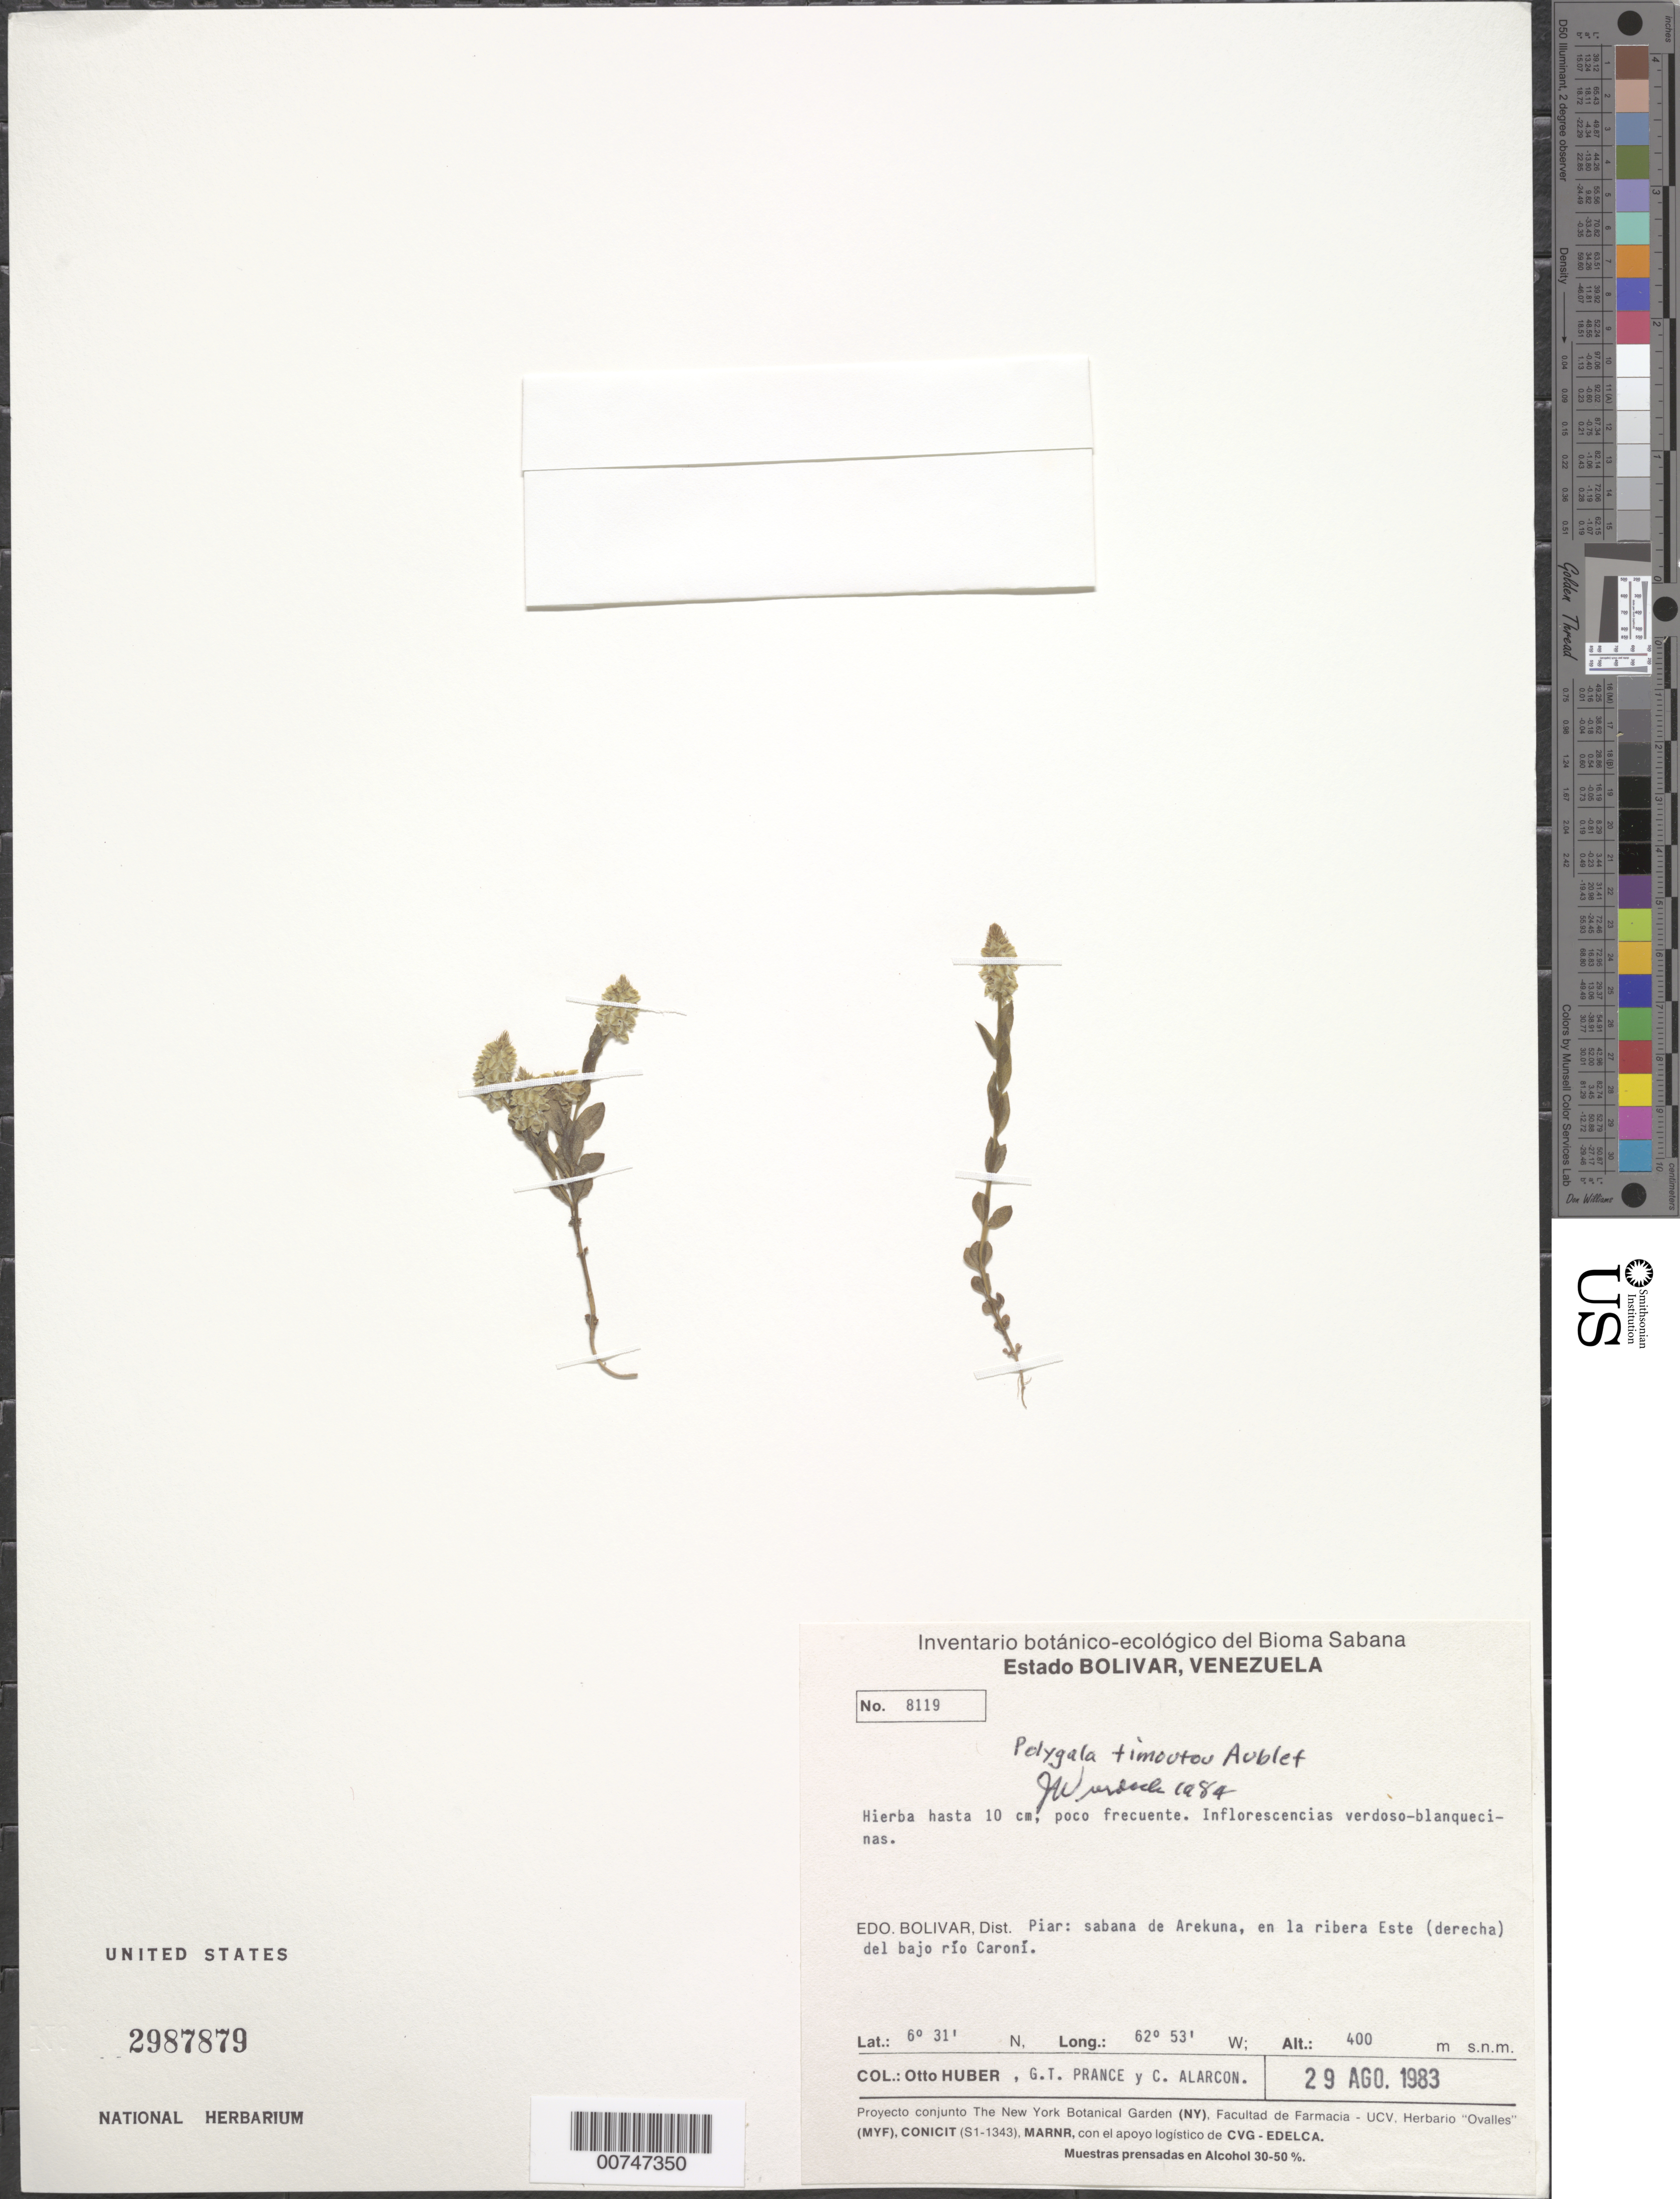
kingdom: Plantae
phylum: Tracheophyta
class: Magnoliopsida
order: Fabales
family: Polygalaceae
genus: Polygala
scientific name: Polygala timoutou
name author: Aubl.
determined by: Wurdack, John J., (US), US (UNITED STATES)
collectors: O. Huber, G. T. Prance & C. Alarcon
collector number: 8119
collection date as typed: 29-Aug-83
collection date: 1983-08-29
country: Venezuela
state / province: Bolívar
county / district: Piar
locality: Arekuna Savanna, E of Río Caroní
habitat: Savanna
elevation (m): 400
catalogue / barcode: US 2987879